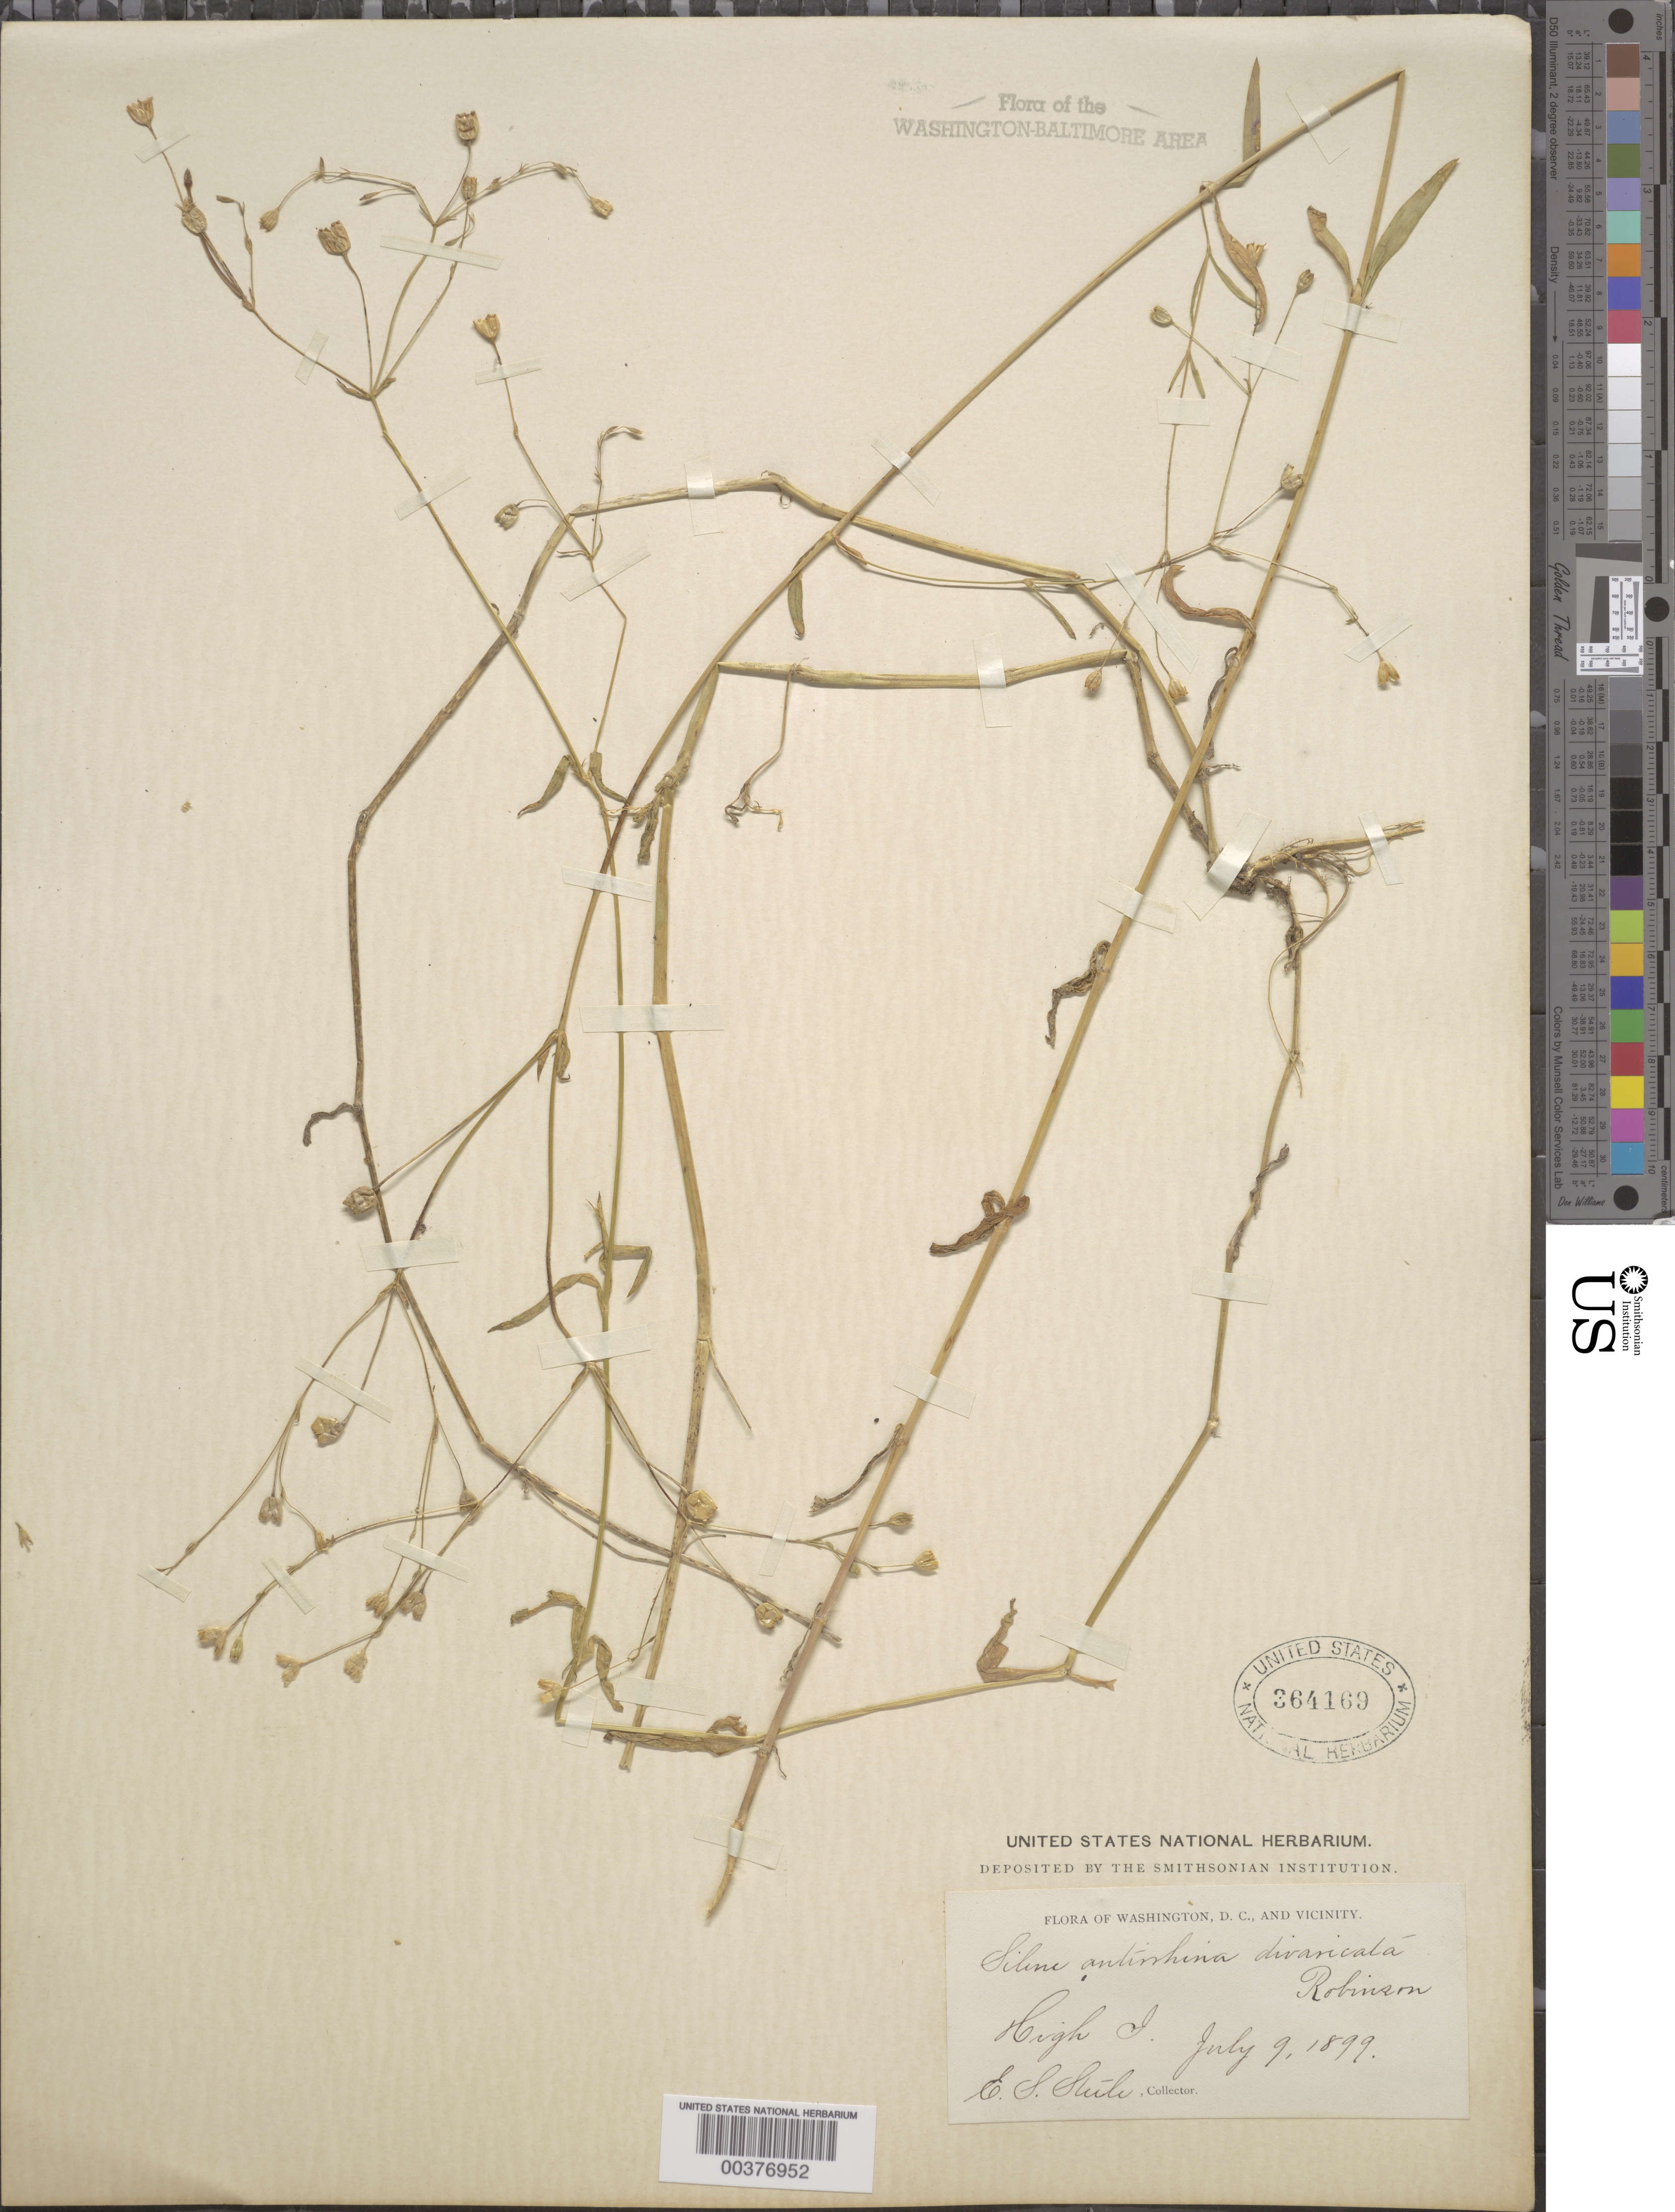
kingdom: Plantae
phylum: Tracheophyta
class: Magnoliopsida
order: Caryophyllales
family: Caryophyllaceae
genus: Silene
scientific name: Silene antirrhina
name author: L.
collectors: E. Steele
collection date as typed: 09 Jul 1899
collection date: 1899-07-09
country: United States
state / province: Maryland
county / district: Montgomery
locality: High Island C. & O. Canal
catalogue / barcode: US 364169